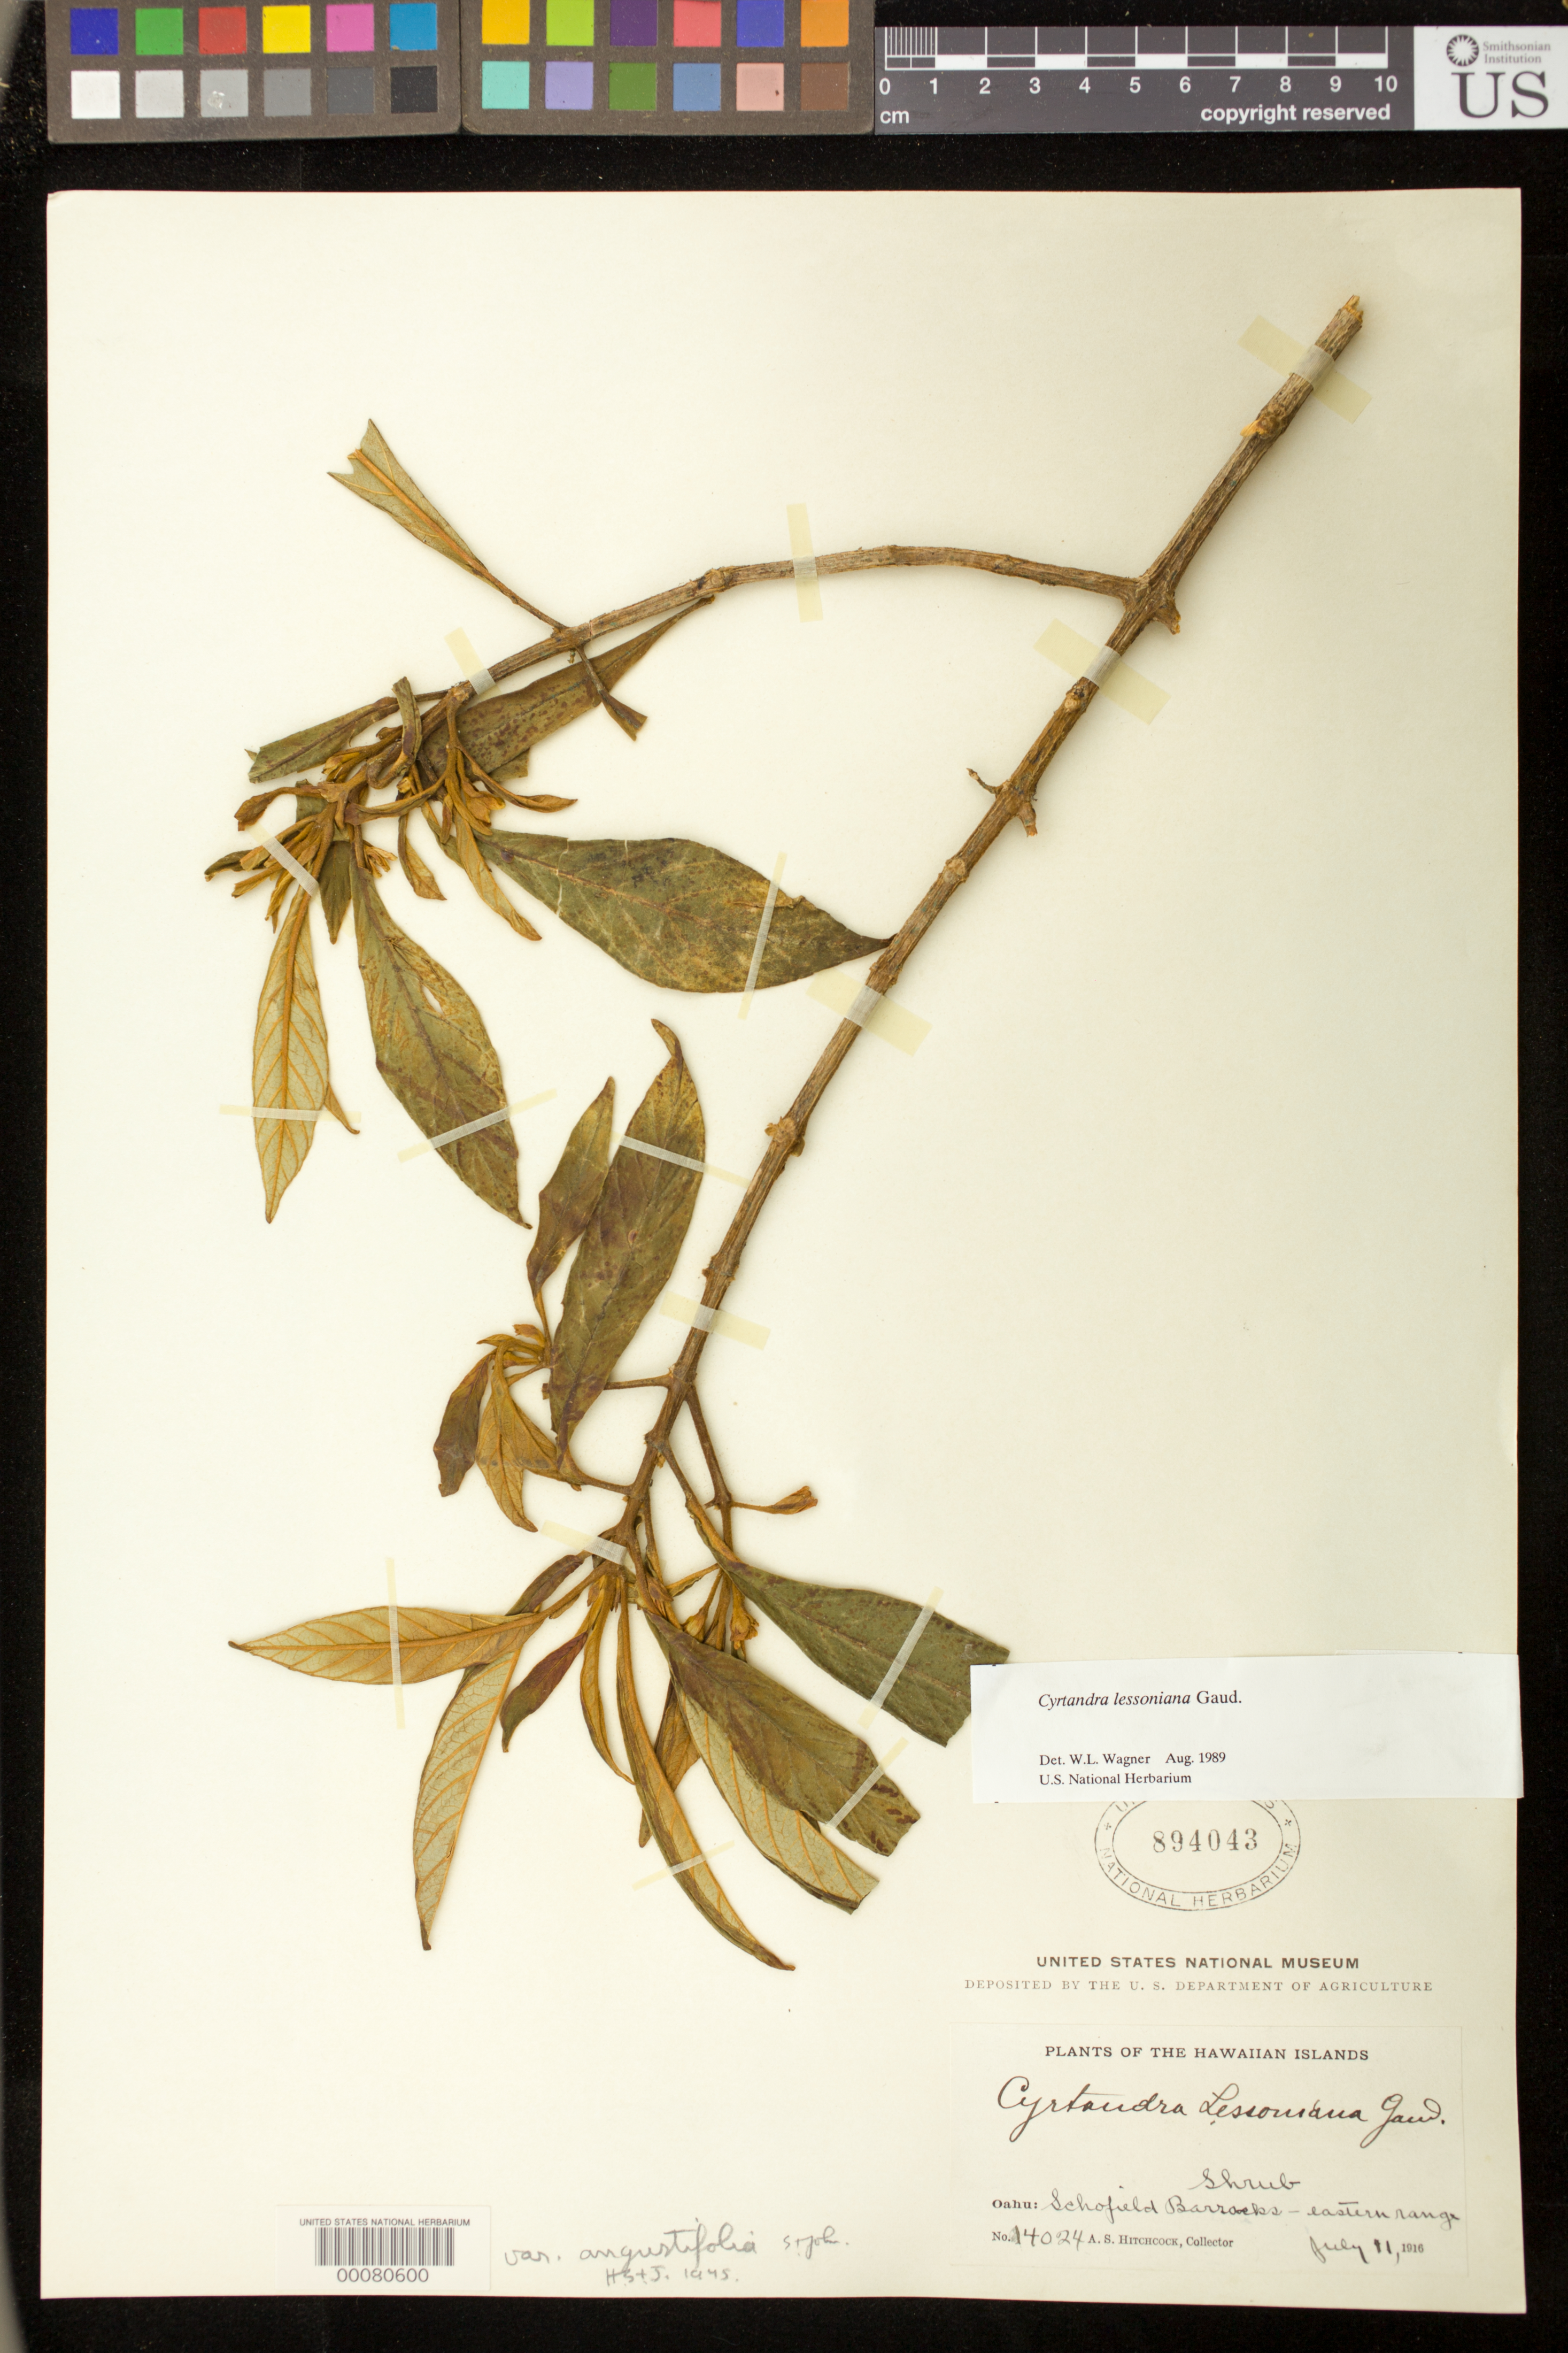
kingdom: Plantae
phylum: Tracheophyta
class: Magnoliopsida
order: Lamiales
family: Gesneriaceae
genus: Cyrtandra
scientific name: Cyrtandra lessoniana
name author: Gaudich.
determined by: St. John, H.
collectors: A. S. Hitchcock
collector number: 14024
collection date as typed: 11 Jul 1916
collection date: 1916-07-11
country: United States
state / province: Hawaii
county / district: Honolulu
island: Oahu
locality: Schofield barracks, eastern range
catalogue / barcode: US 894043